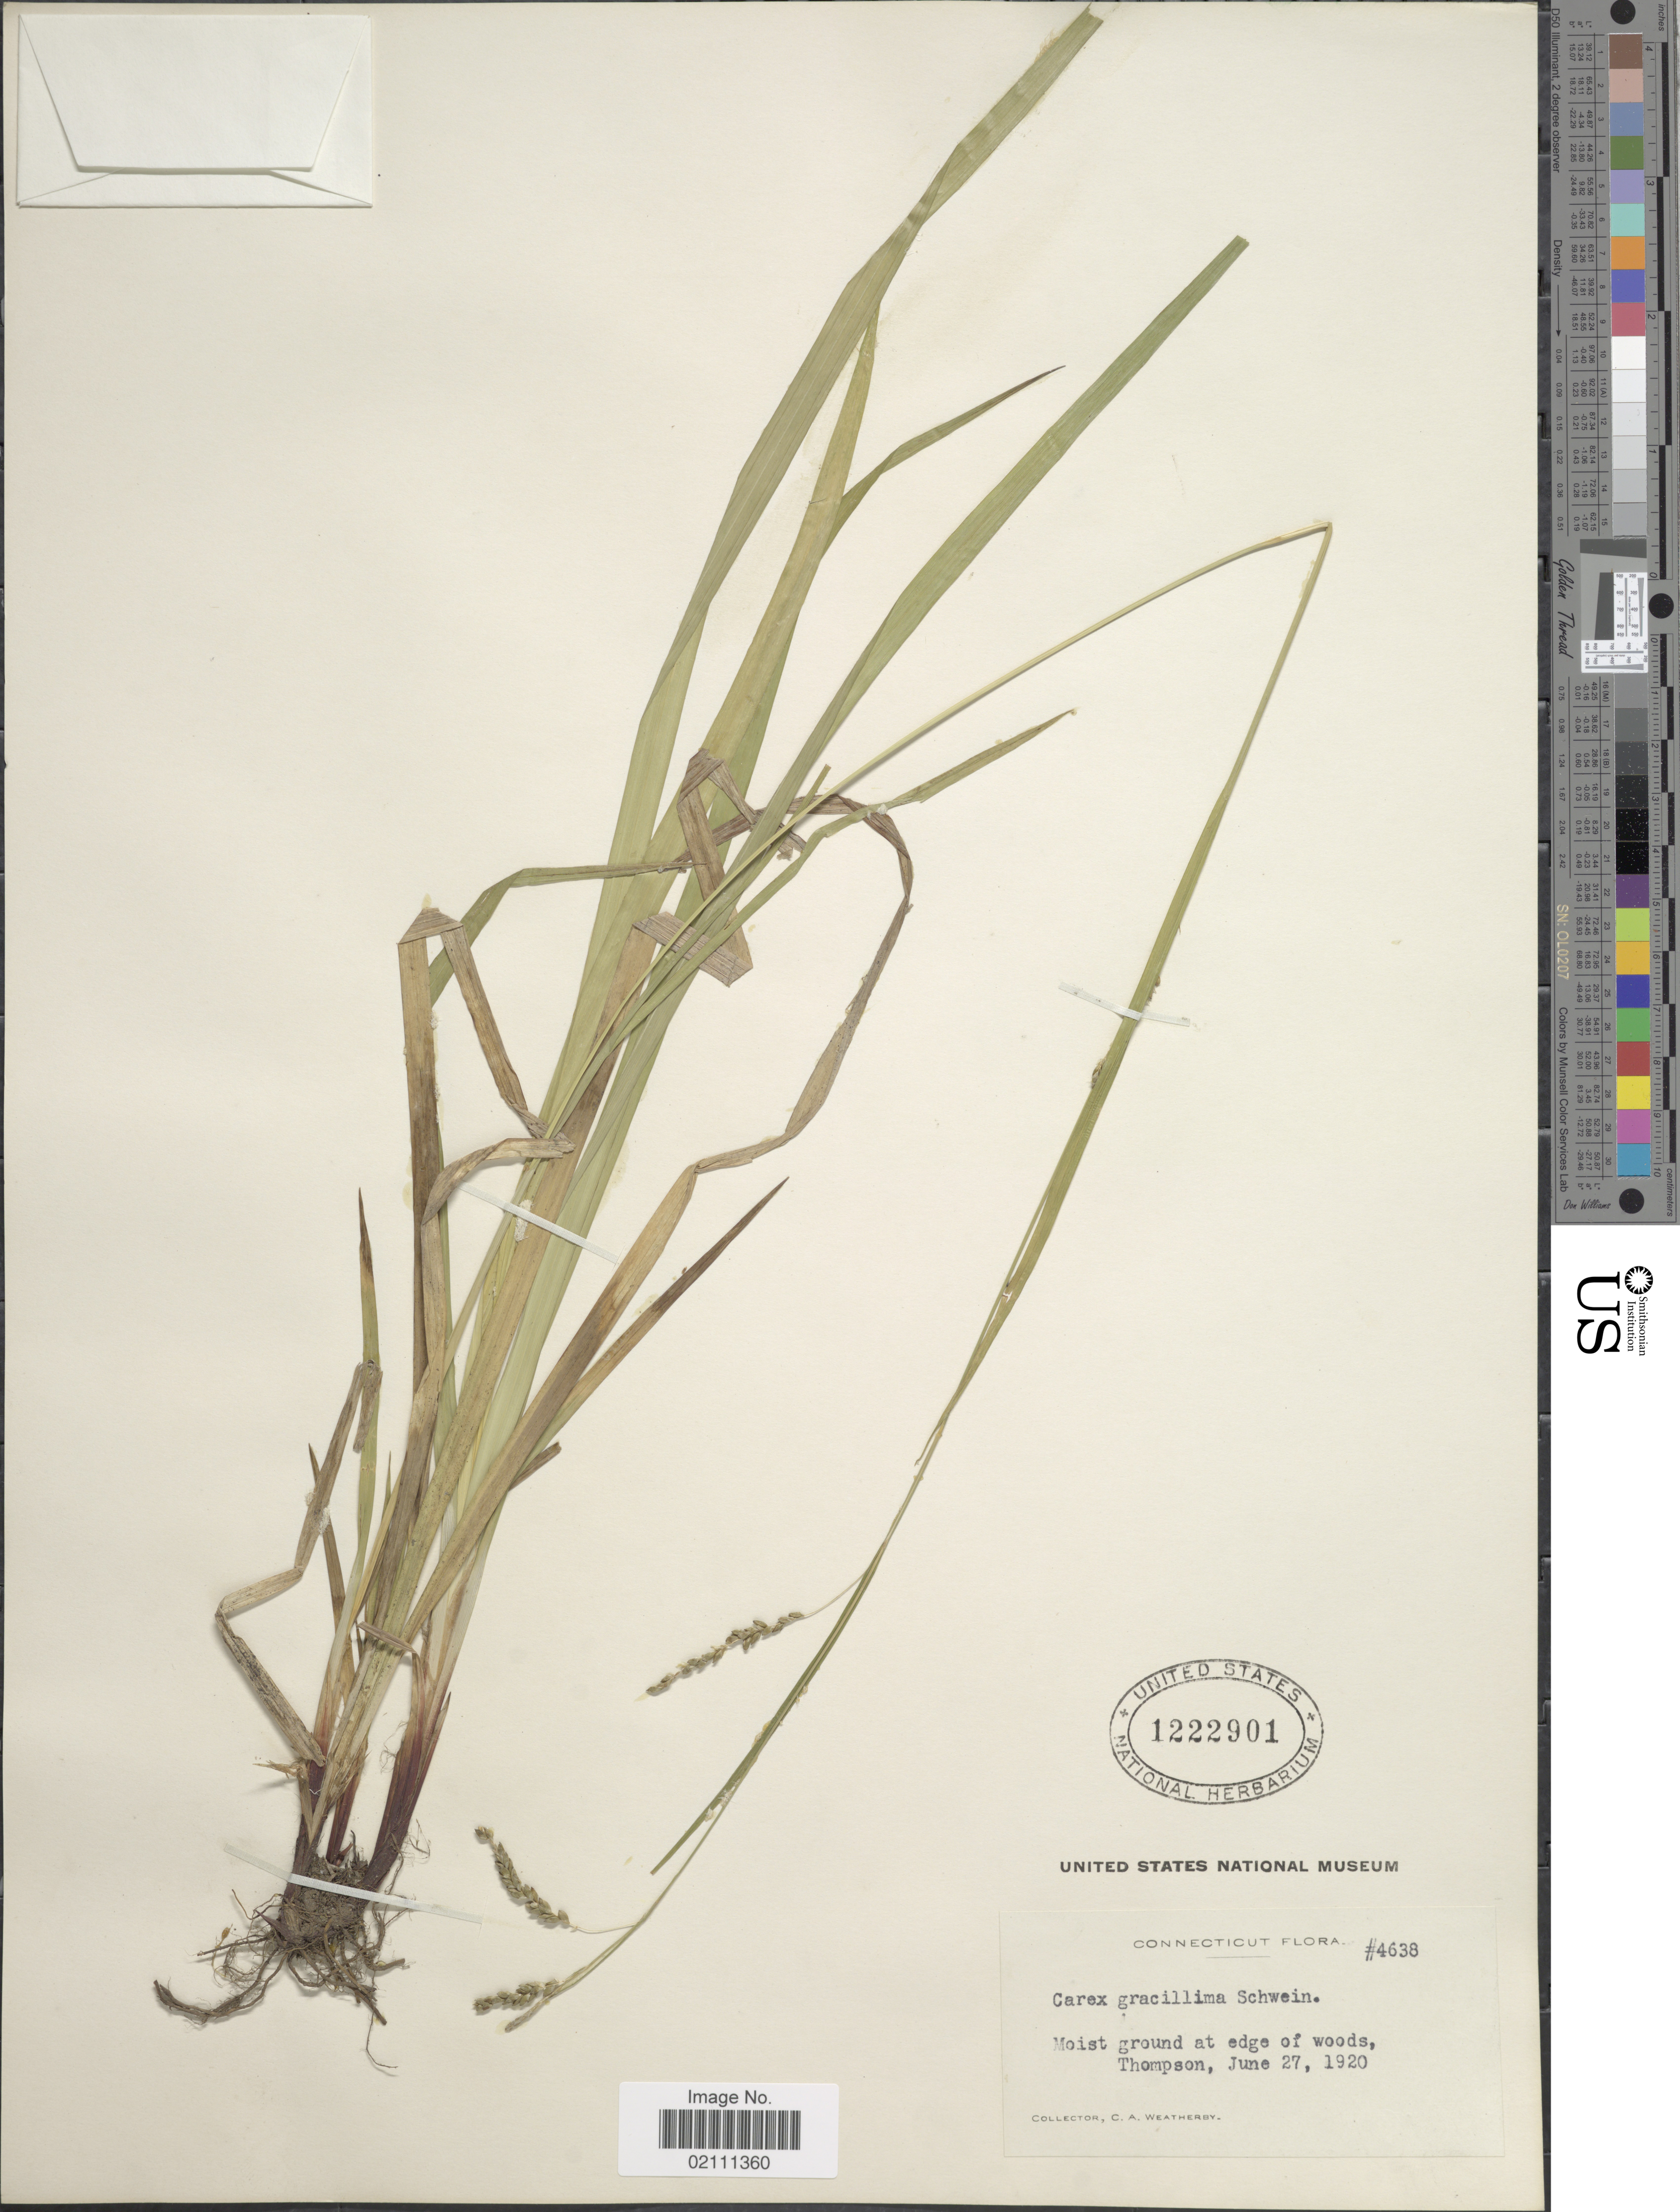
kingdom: Plantae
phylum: Tracheophyta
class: Liliopsida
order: Poales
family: Cyperaceae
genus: Carex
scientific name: Carex gracillima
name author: Schwein.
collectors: C. A. Weatherby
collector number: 4638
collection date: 1920-06-27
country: United States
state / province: Connecticut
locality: Moist ground at edge of woods, Thompson.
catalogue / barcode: US 1222901